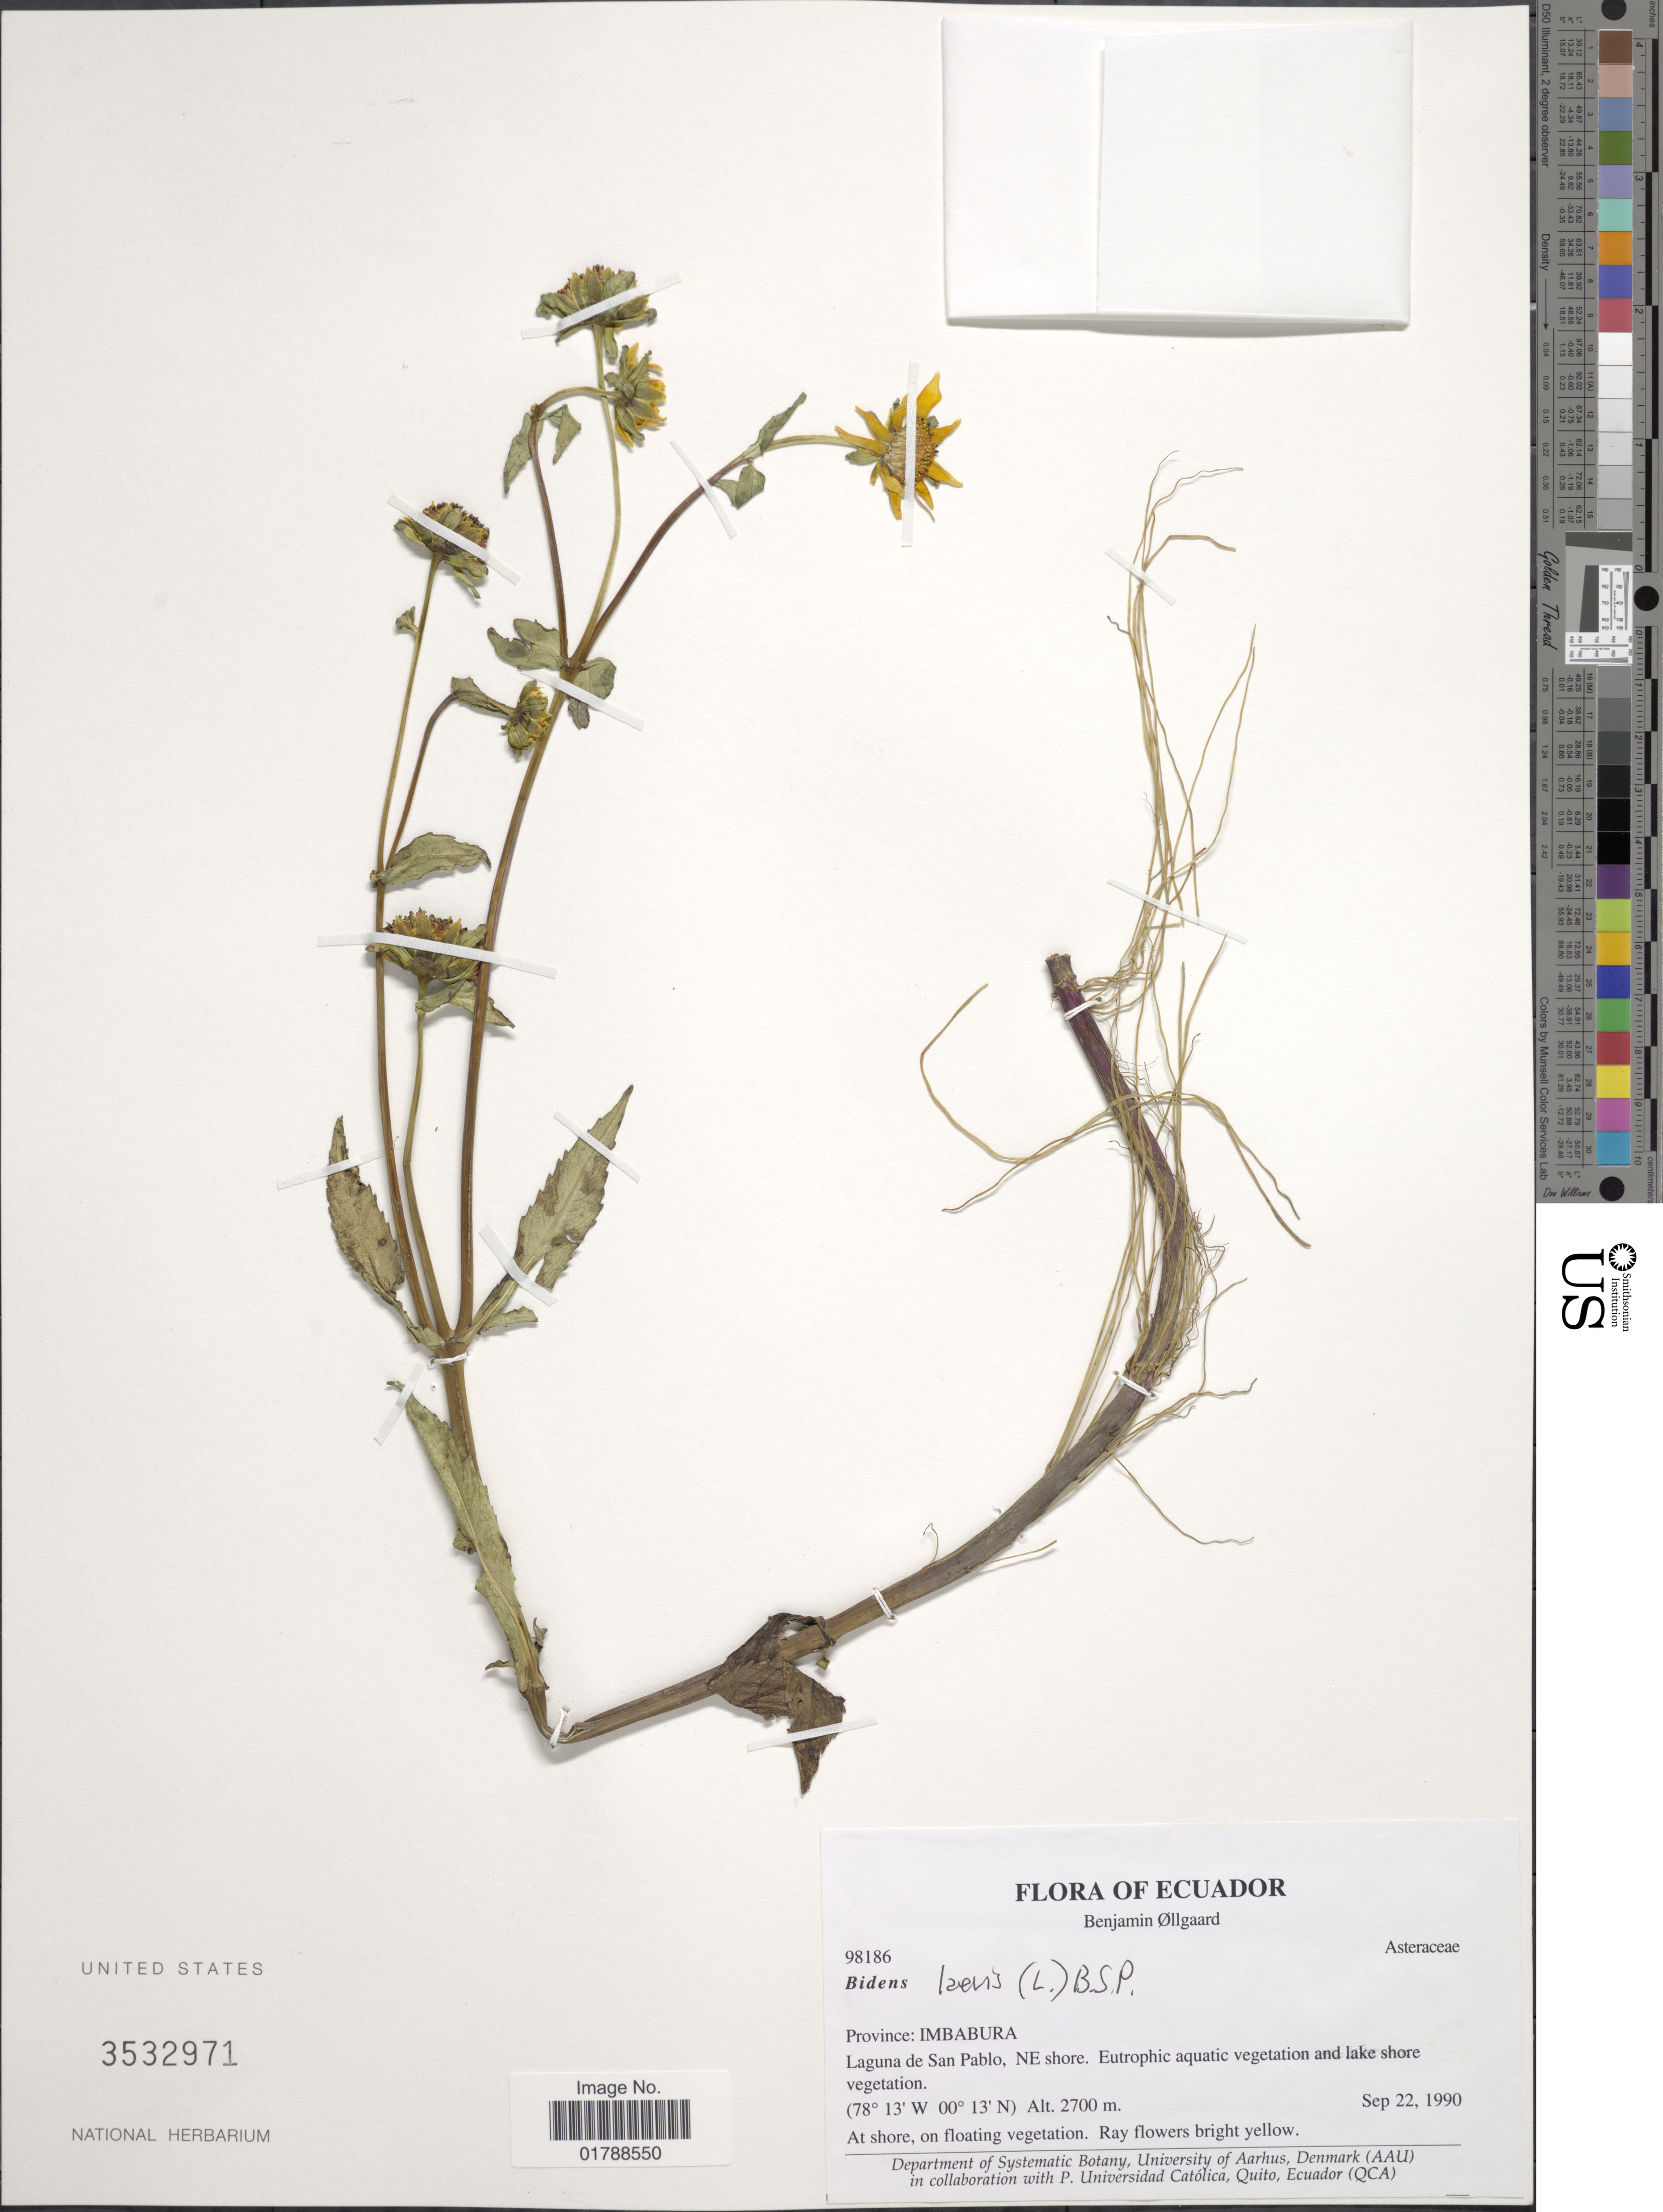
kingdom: Plantae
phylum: Tracheophyta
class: Magnoliopsida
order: Asterales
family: Asteraceae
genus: Bidens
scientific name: Bidens laevis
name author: (L.) Britton, Stearns & Poggenb.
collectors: B. Øllgaard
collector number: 98186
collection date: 1990-09-22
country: Ecuador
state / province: Imbabura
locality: Laguna de San Pablo, NE shore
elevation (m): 2700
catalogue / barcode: US 3532971